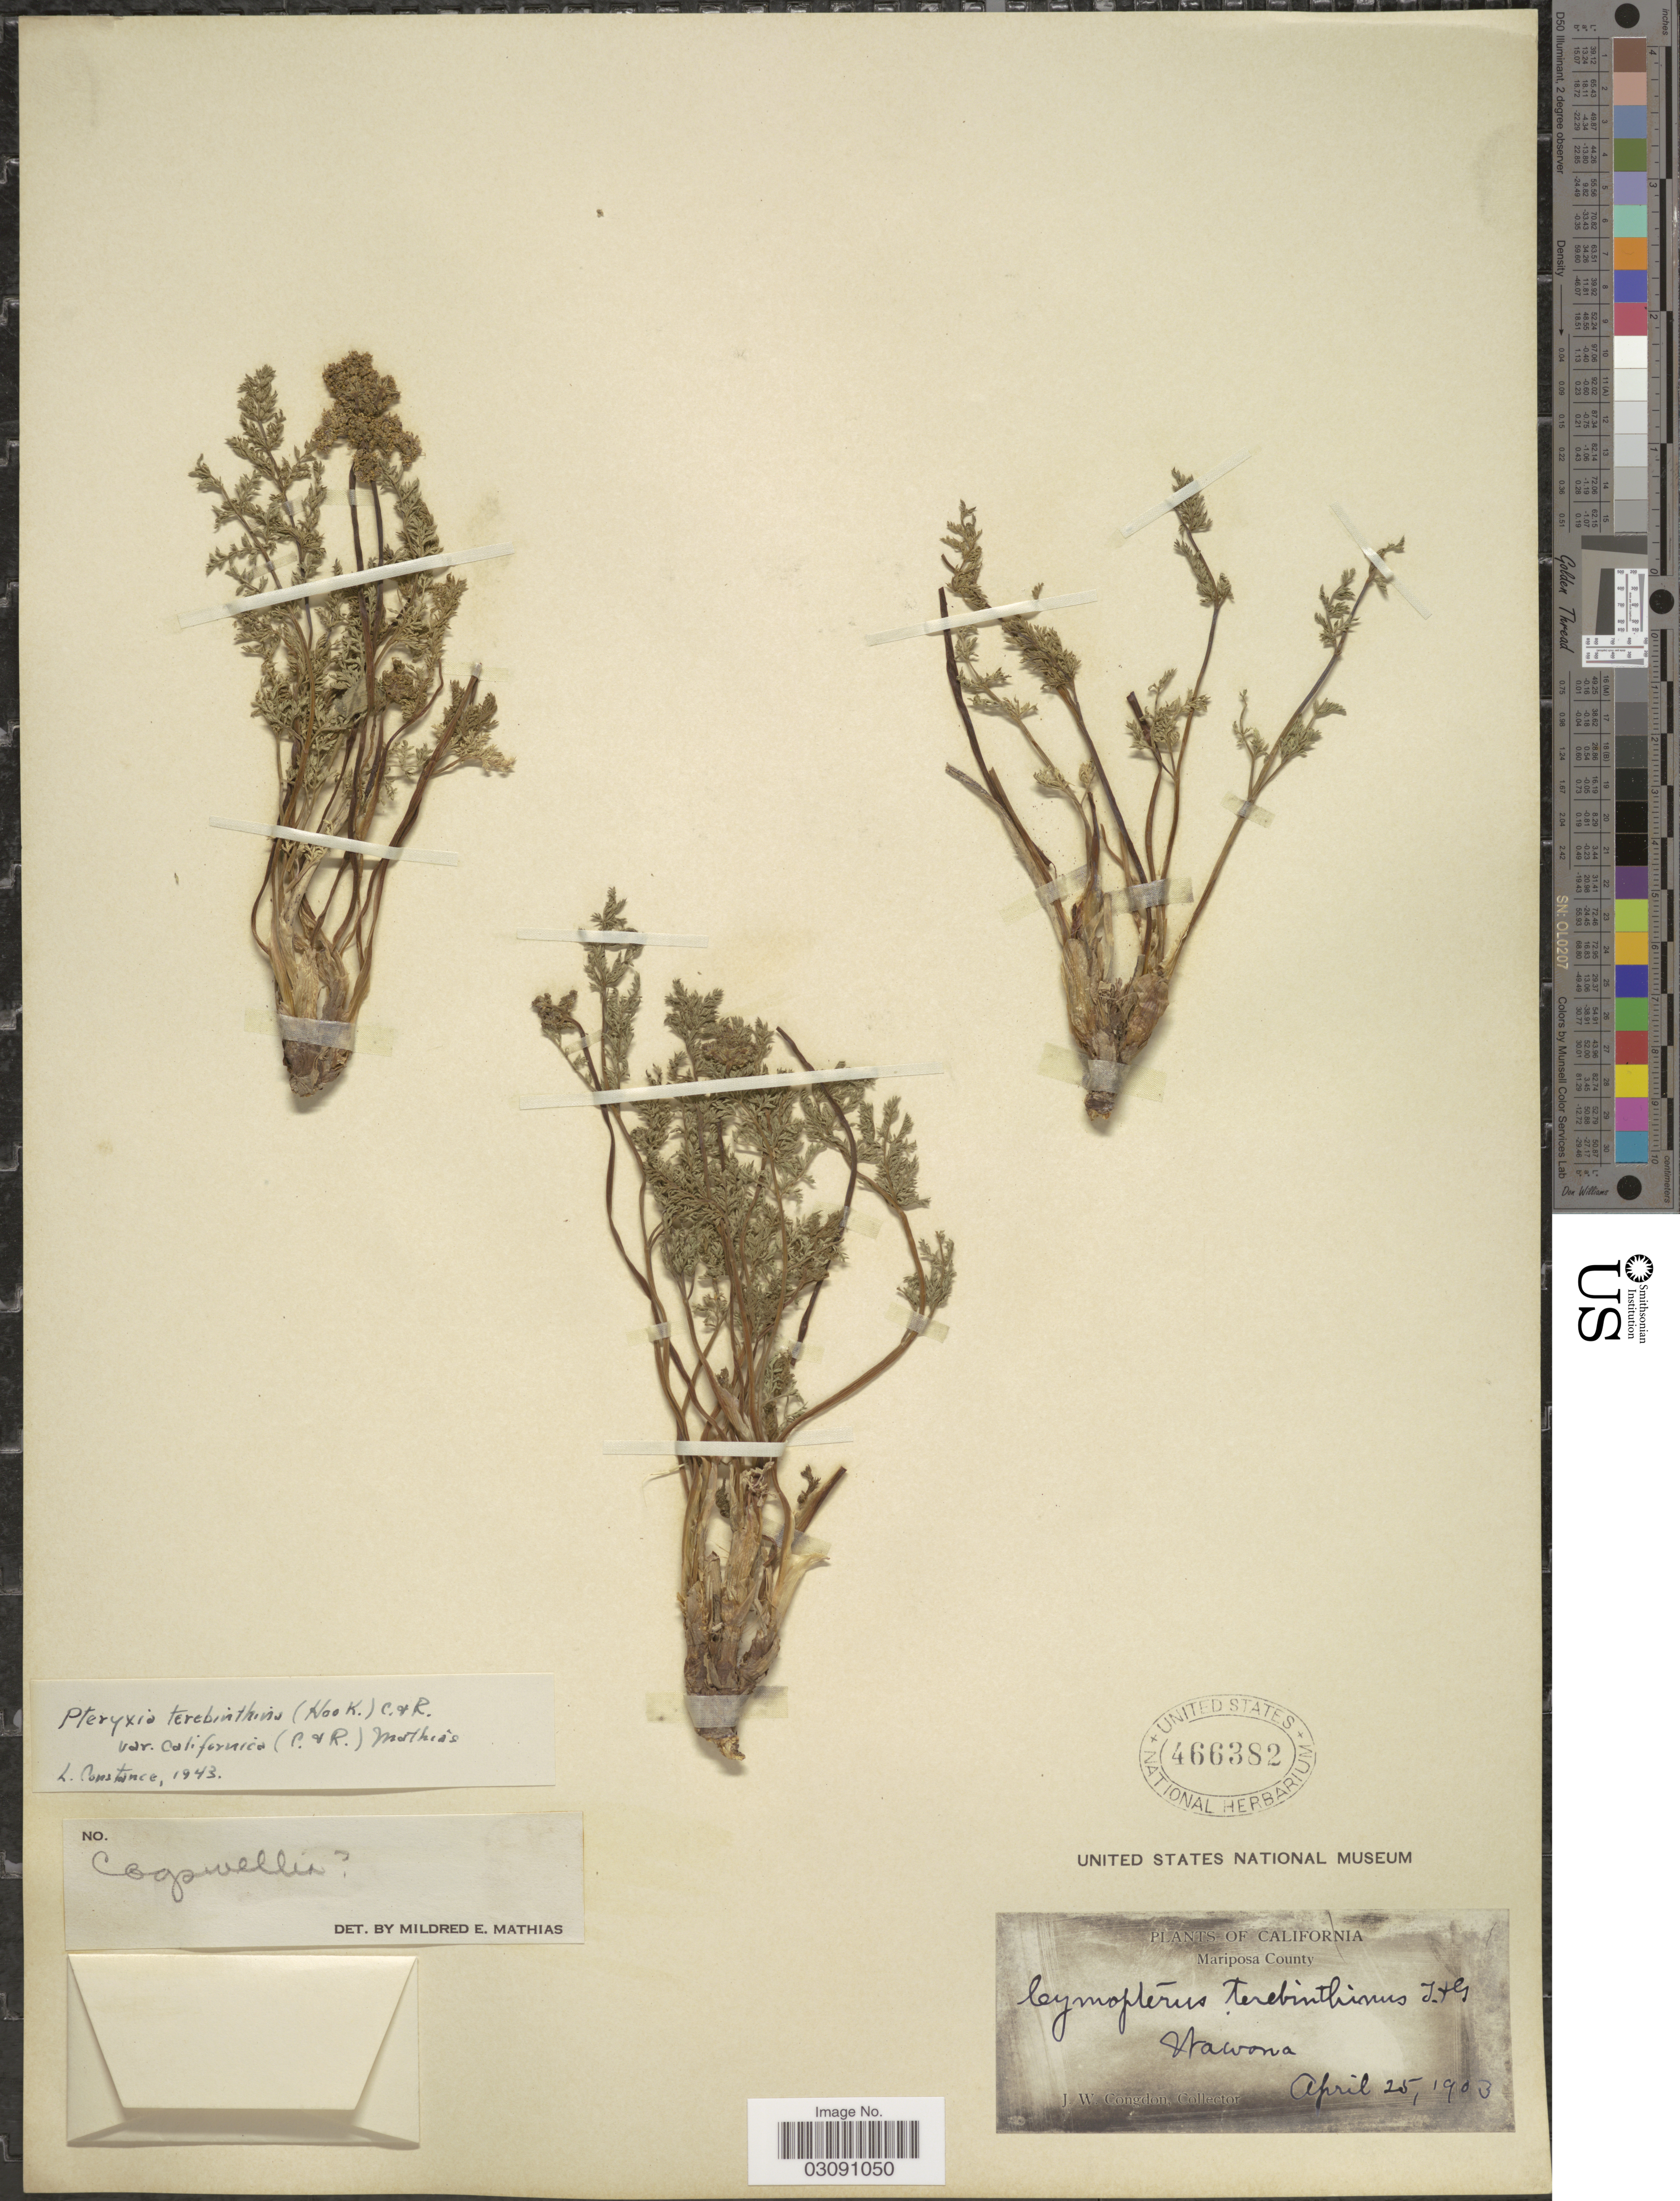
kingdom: Plantae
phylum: Tracheophyta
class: Magnoliopsida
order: Apiales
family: Apiaceae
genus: Pteryxia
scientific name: Pteryxia terebinthina var. californica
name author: (J.M. Coult. & Rose) Mathias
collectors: J. W. Congdon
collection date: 1903-04-25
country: United States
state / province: California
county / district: Mariposa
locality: Mariposa County, Wawona.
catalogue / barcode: US 466382